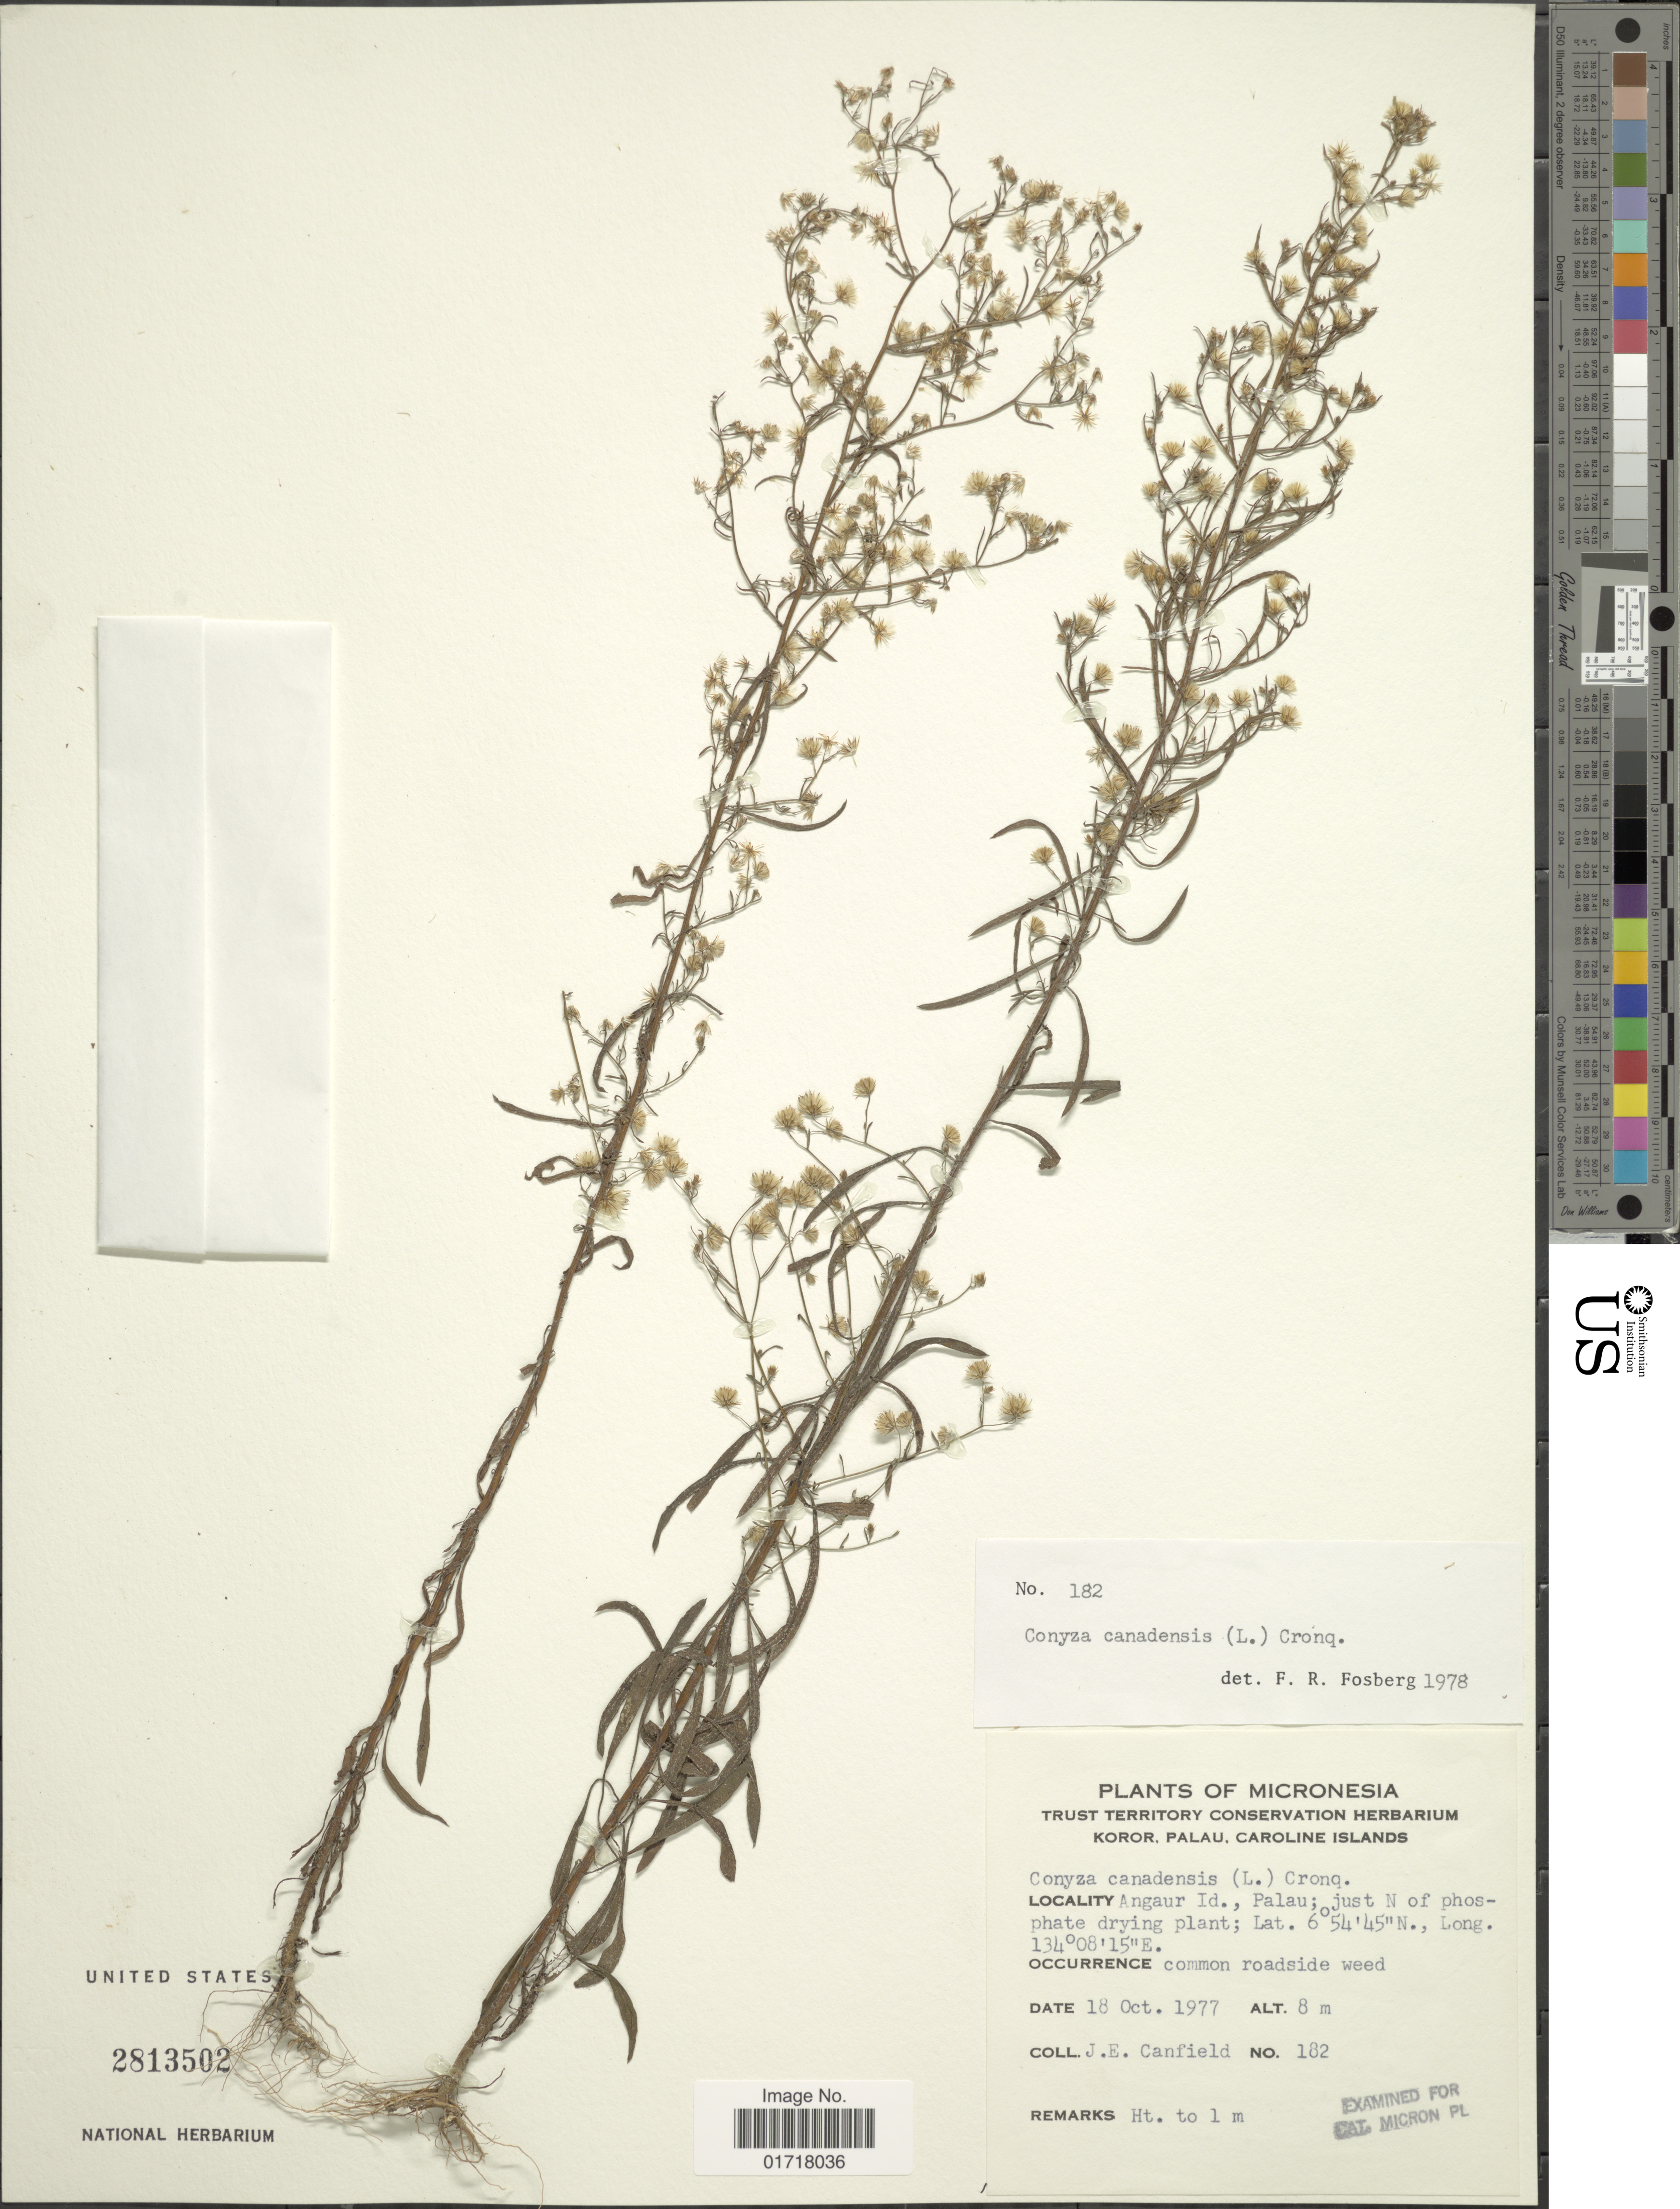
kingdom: Plantae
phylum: Tracheophyta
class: Magnoliopsida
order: Asterales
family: Asteraceae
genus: Erigeron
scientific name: Erigeron canadensis var. pusillus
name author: (Nutt.) Bolvin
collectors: J. E. Canfield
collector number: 182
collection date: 1977-10-18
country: Palau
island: Ngeaur [Angaur]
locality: Koror, Palau, Caroline Islands, Angaur Id., Palau; just N of phosphate drying plant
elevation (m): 8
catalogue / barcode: US 2813502